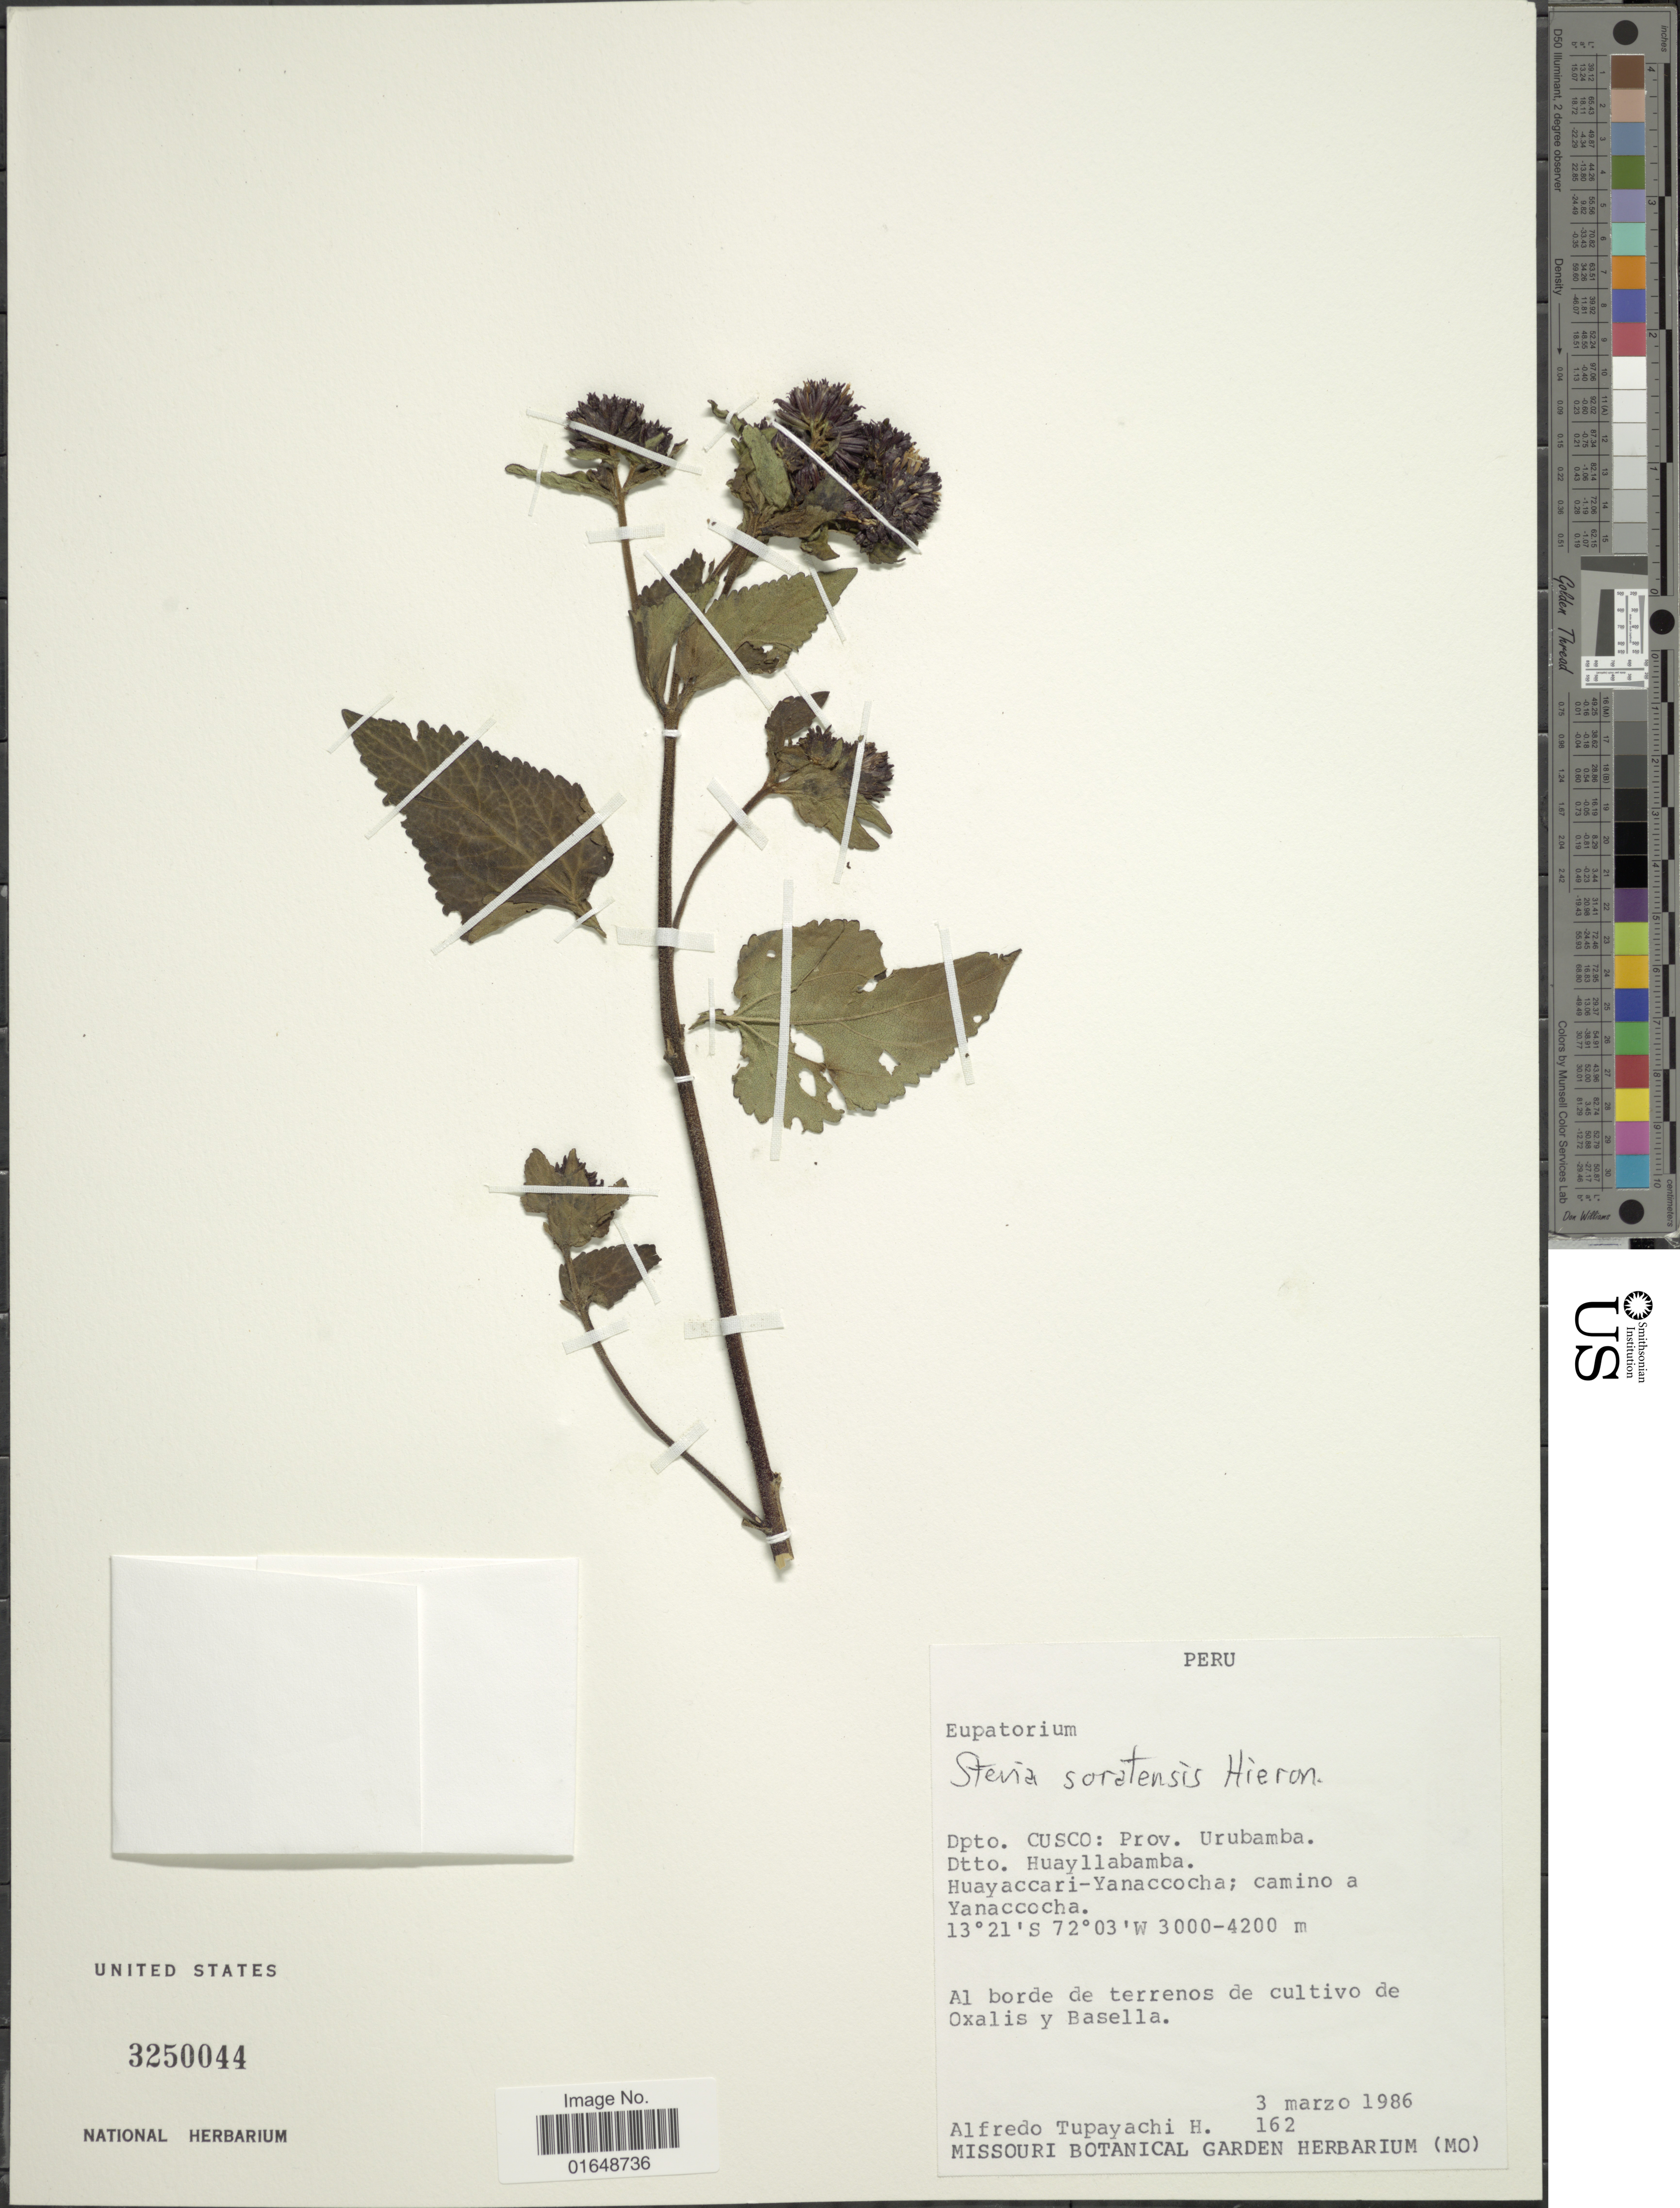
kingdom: Plantae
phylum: Tracheophyta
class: Magnoliopsida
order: Asterales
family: Asteraceae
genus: Stevia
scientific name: Stevia soratensis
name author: Hieron.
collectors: A. Tupayachi H.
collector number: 162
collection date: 1986-03-03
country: Peru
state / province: Cusco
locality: Dpto. Cusco: Prov. Urubamba. Dtto. Huayllabamba. Huayaccari-Yanaccocha; camino a Yanaccocha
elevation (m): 3000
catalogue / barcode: US 3250044